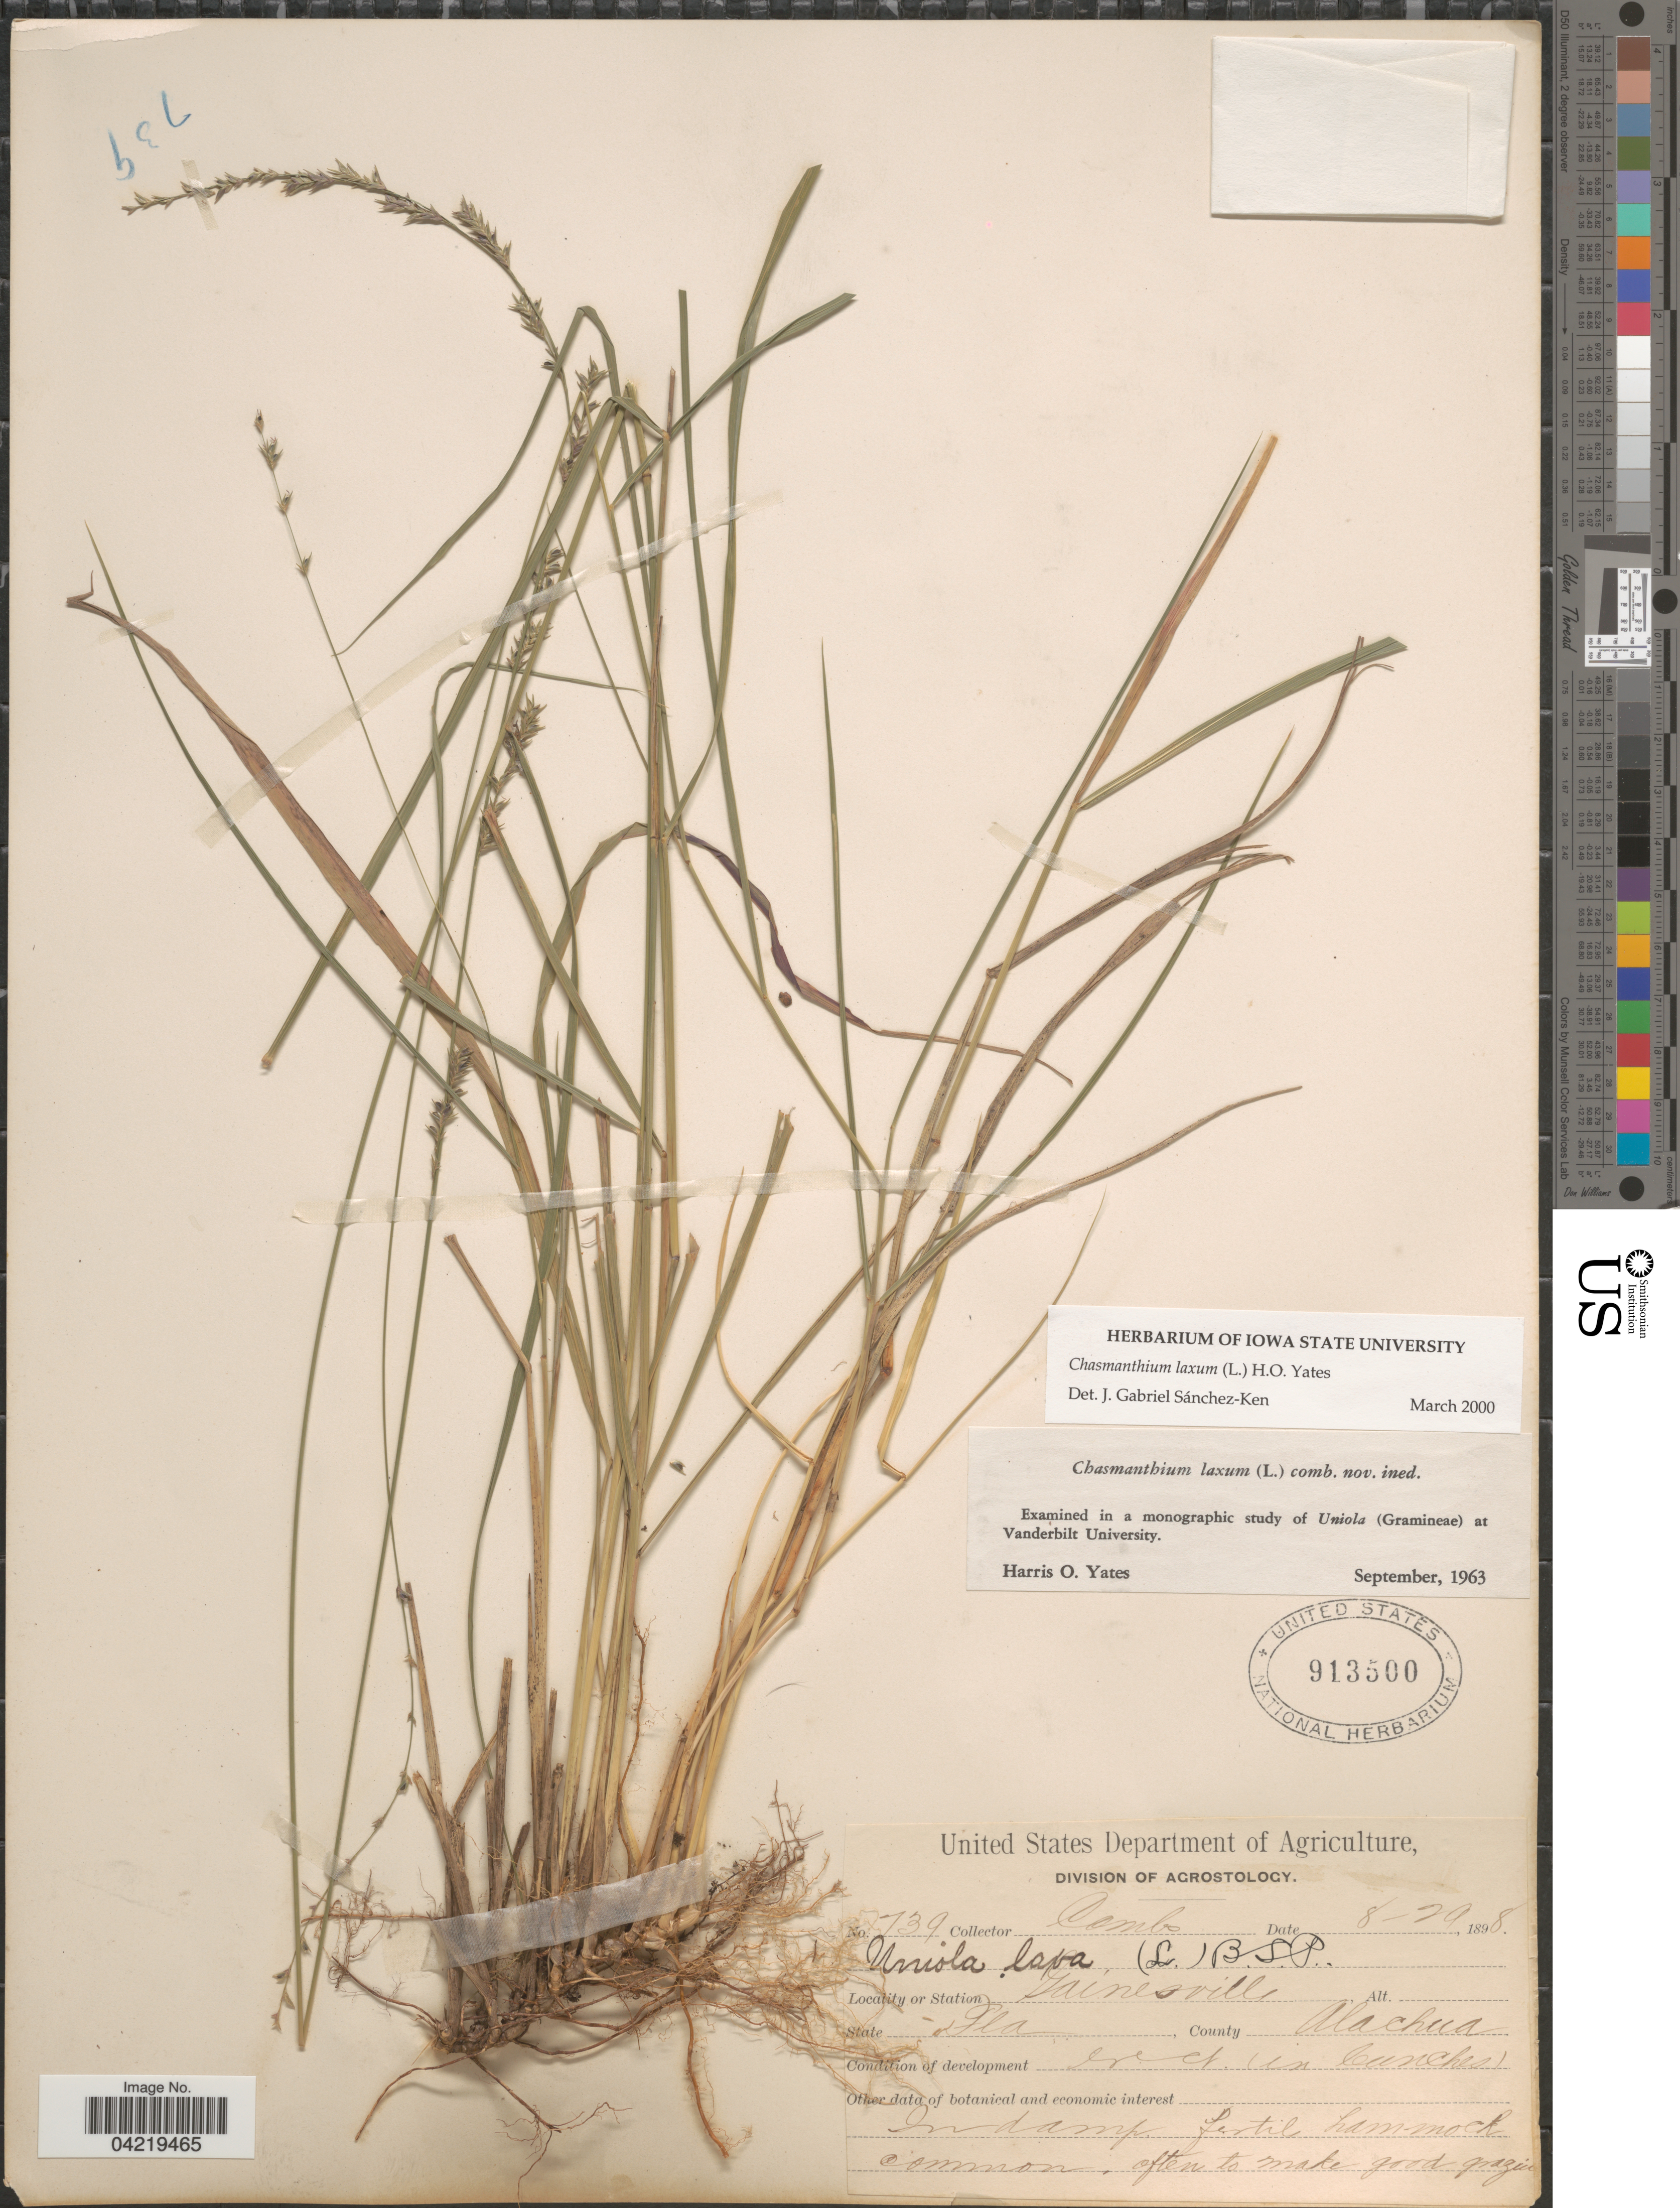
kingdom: Plantae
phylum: Tracheophyta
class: Liliopsida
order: Poales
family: Poaceae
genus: Chasmanthium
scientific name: Chasmanthium laxum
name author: (L.) H.O. Yates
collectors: -. Combs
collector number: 739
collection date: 1898-08-29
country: United States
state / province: Florida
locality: Gainesville. County Alachua.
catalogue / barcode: US 913500